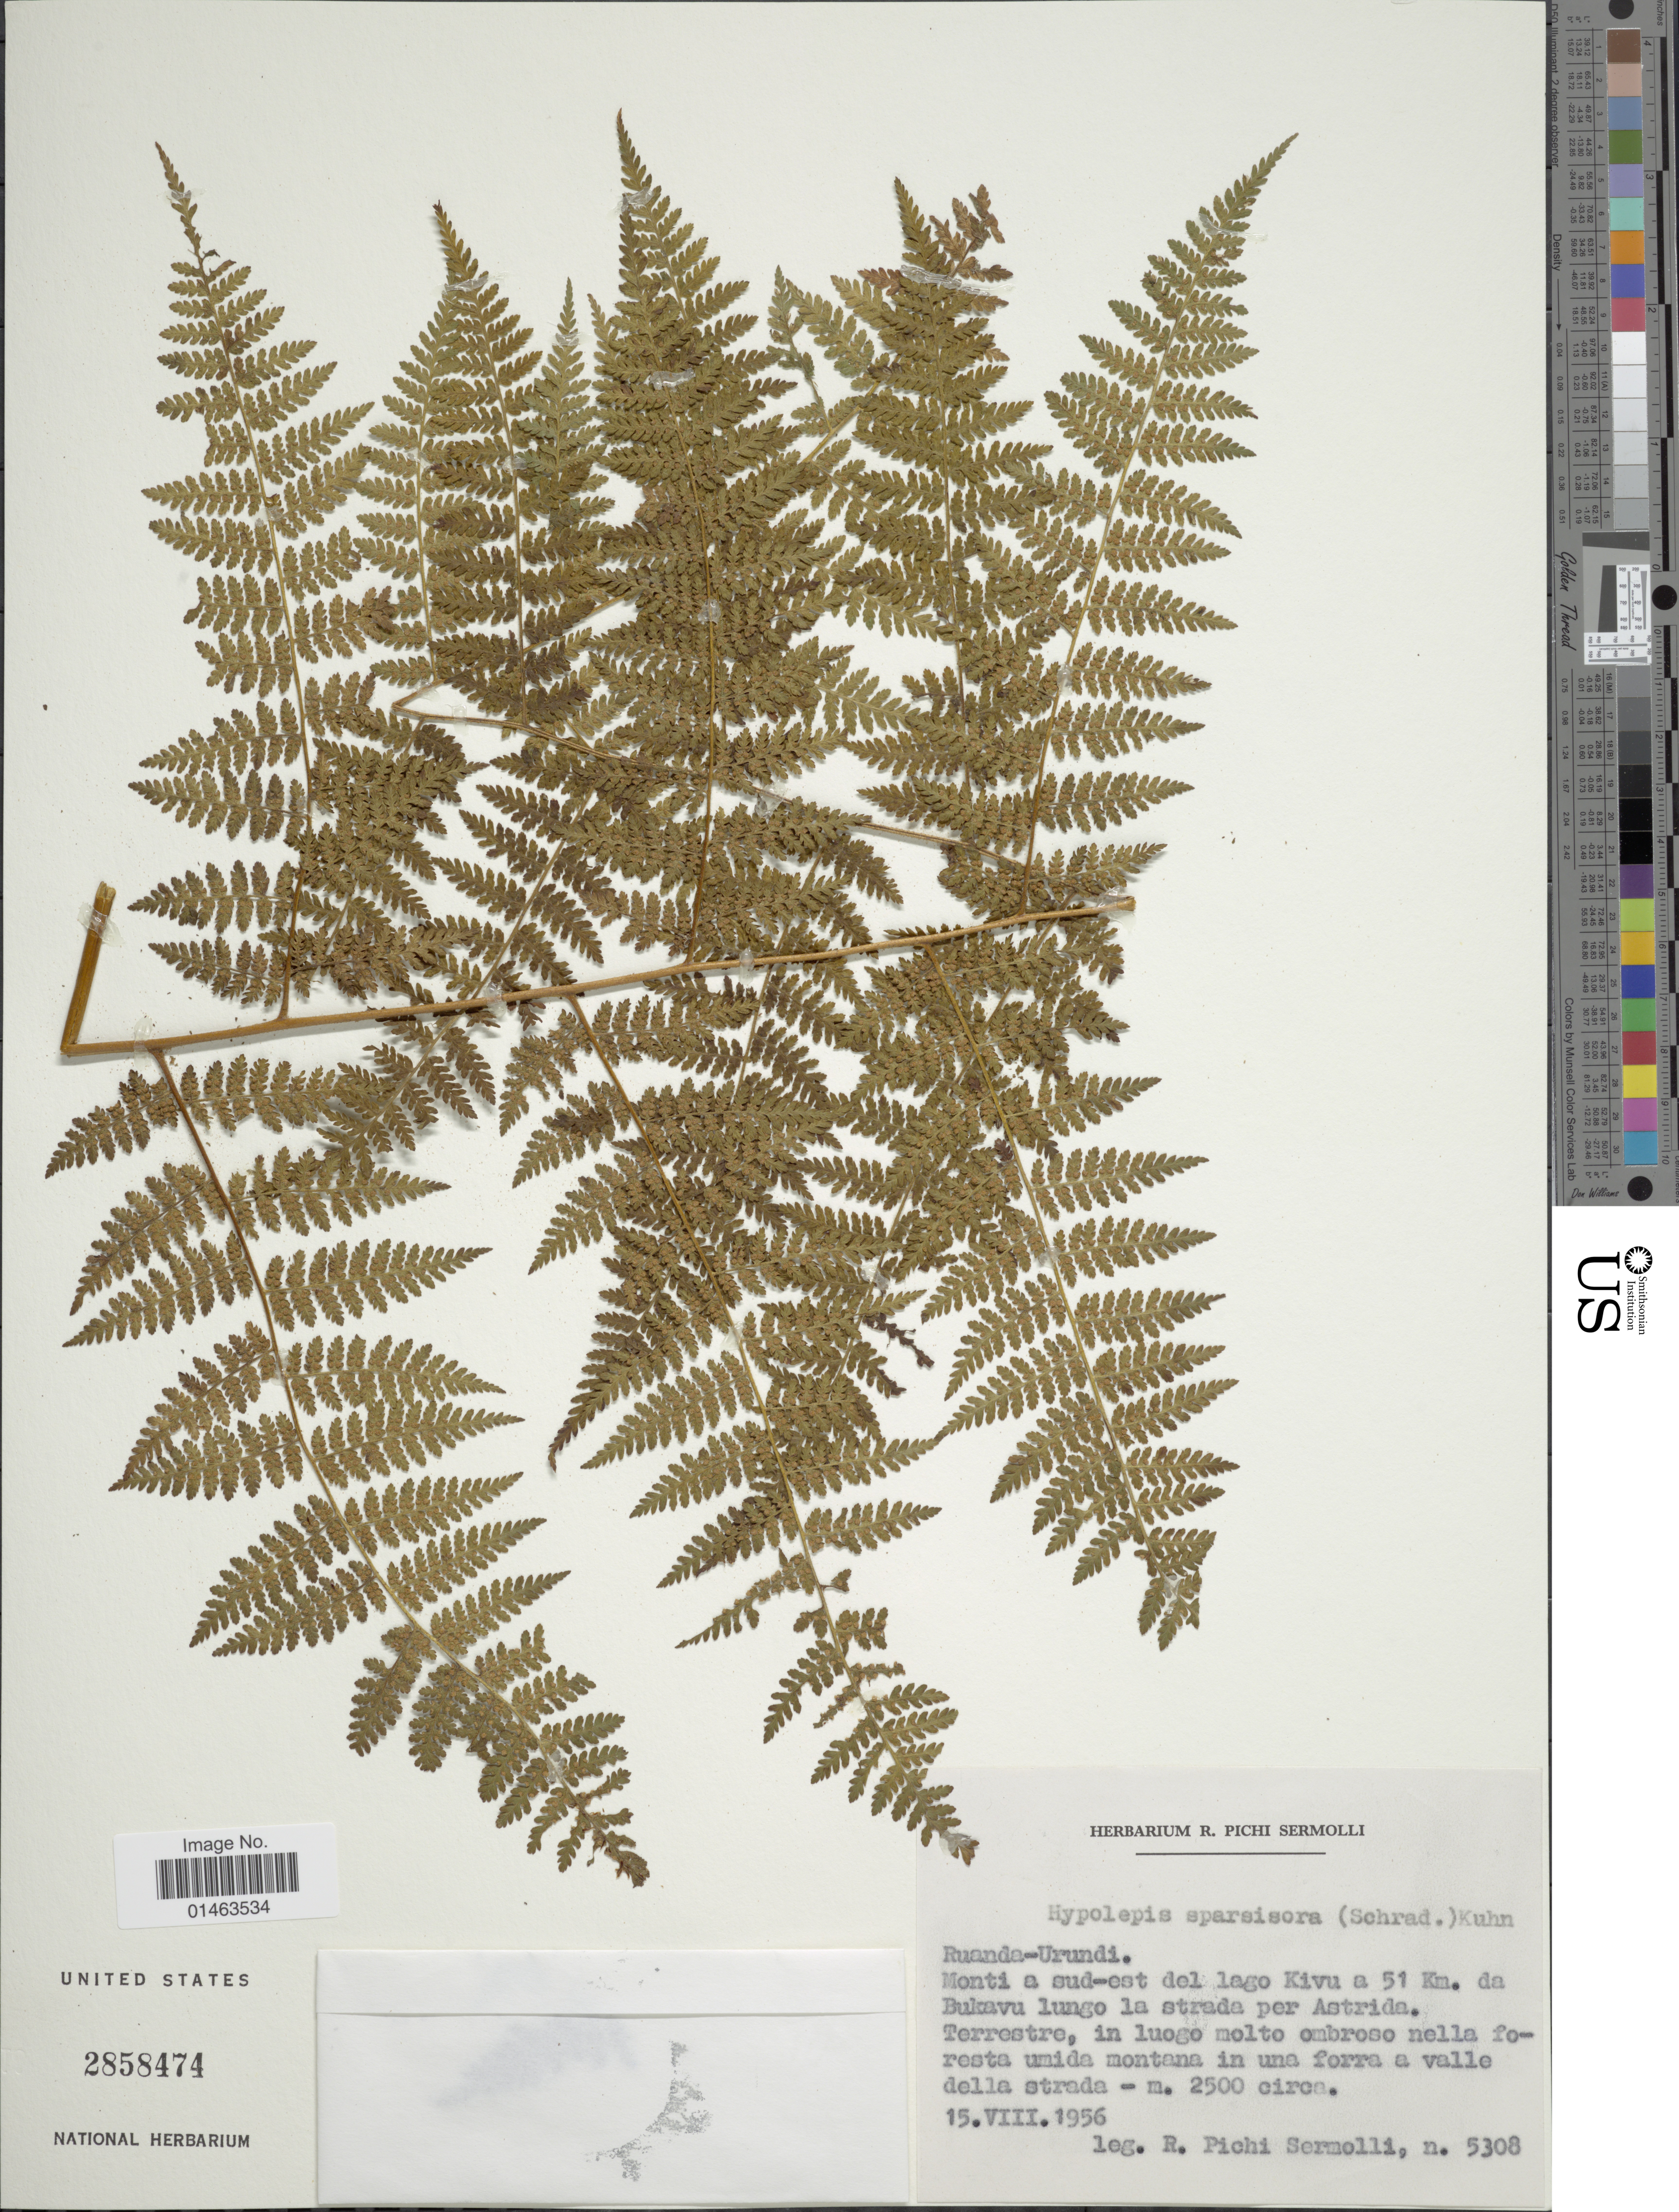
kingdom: Plantae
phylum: Tracheophyta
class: Polypodiopsida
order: Polypodiales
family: Dennstaedtiaceae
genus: Hypolepis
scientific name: Hypolepis sparsisora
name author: (Schrad.) Kuhn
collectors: R. E. Pichi-Sermolli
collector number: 5308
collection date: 1956-08-15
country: Rwanda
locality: Ruanda-Urundi. Monti a sud-est del lago Kivu a 51 Km. da Bukavu lungo la strada per Astrida.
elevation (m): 2500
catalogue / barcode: US 2858474